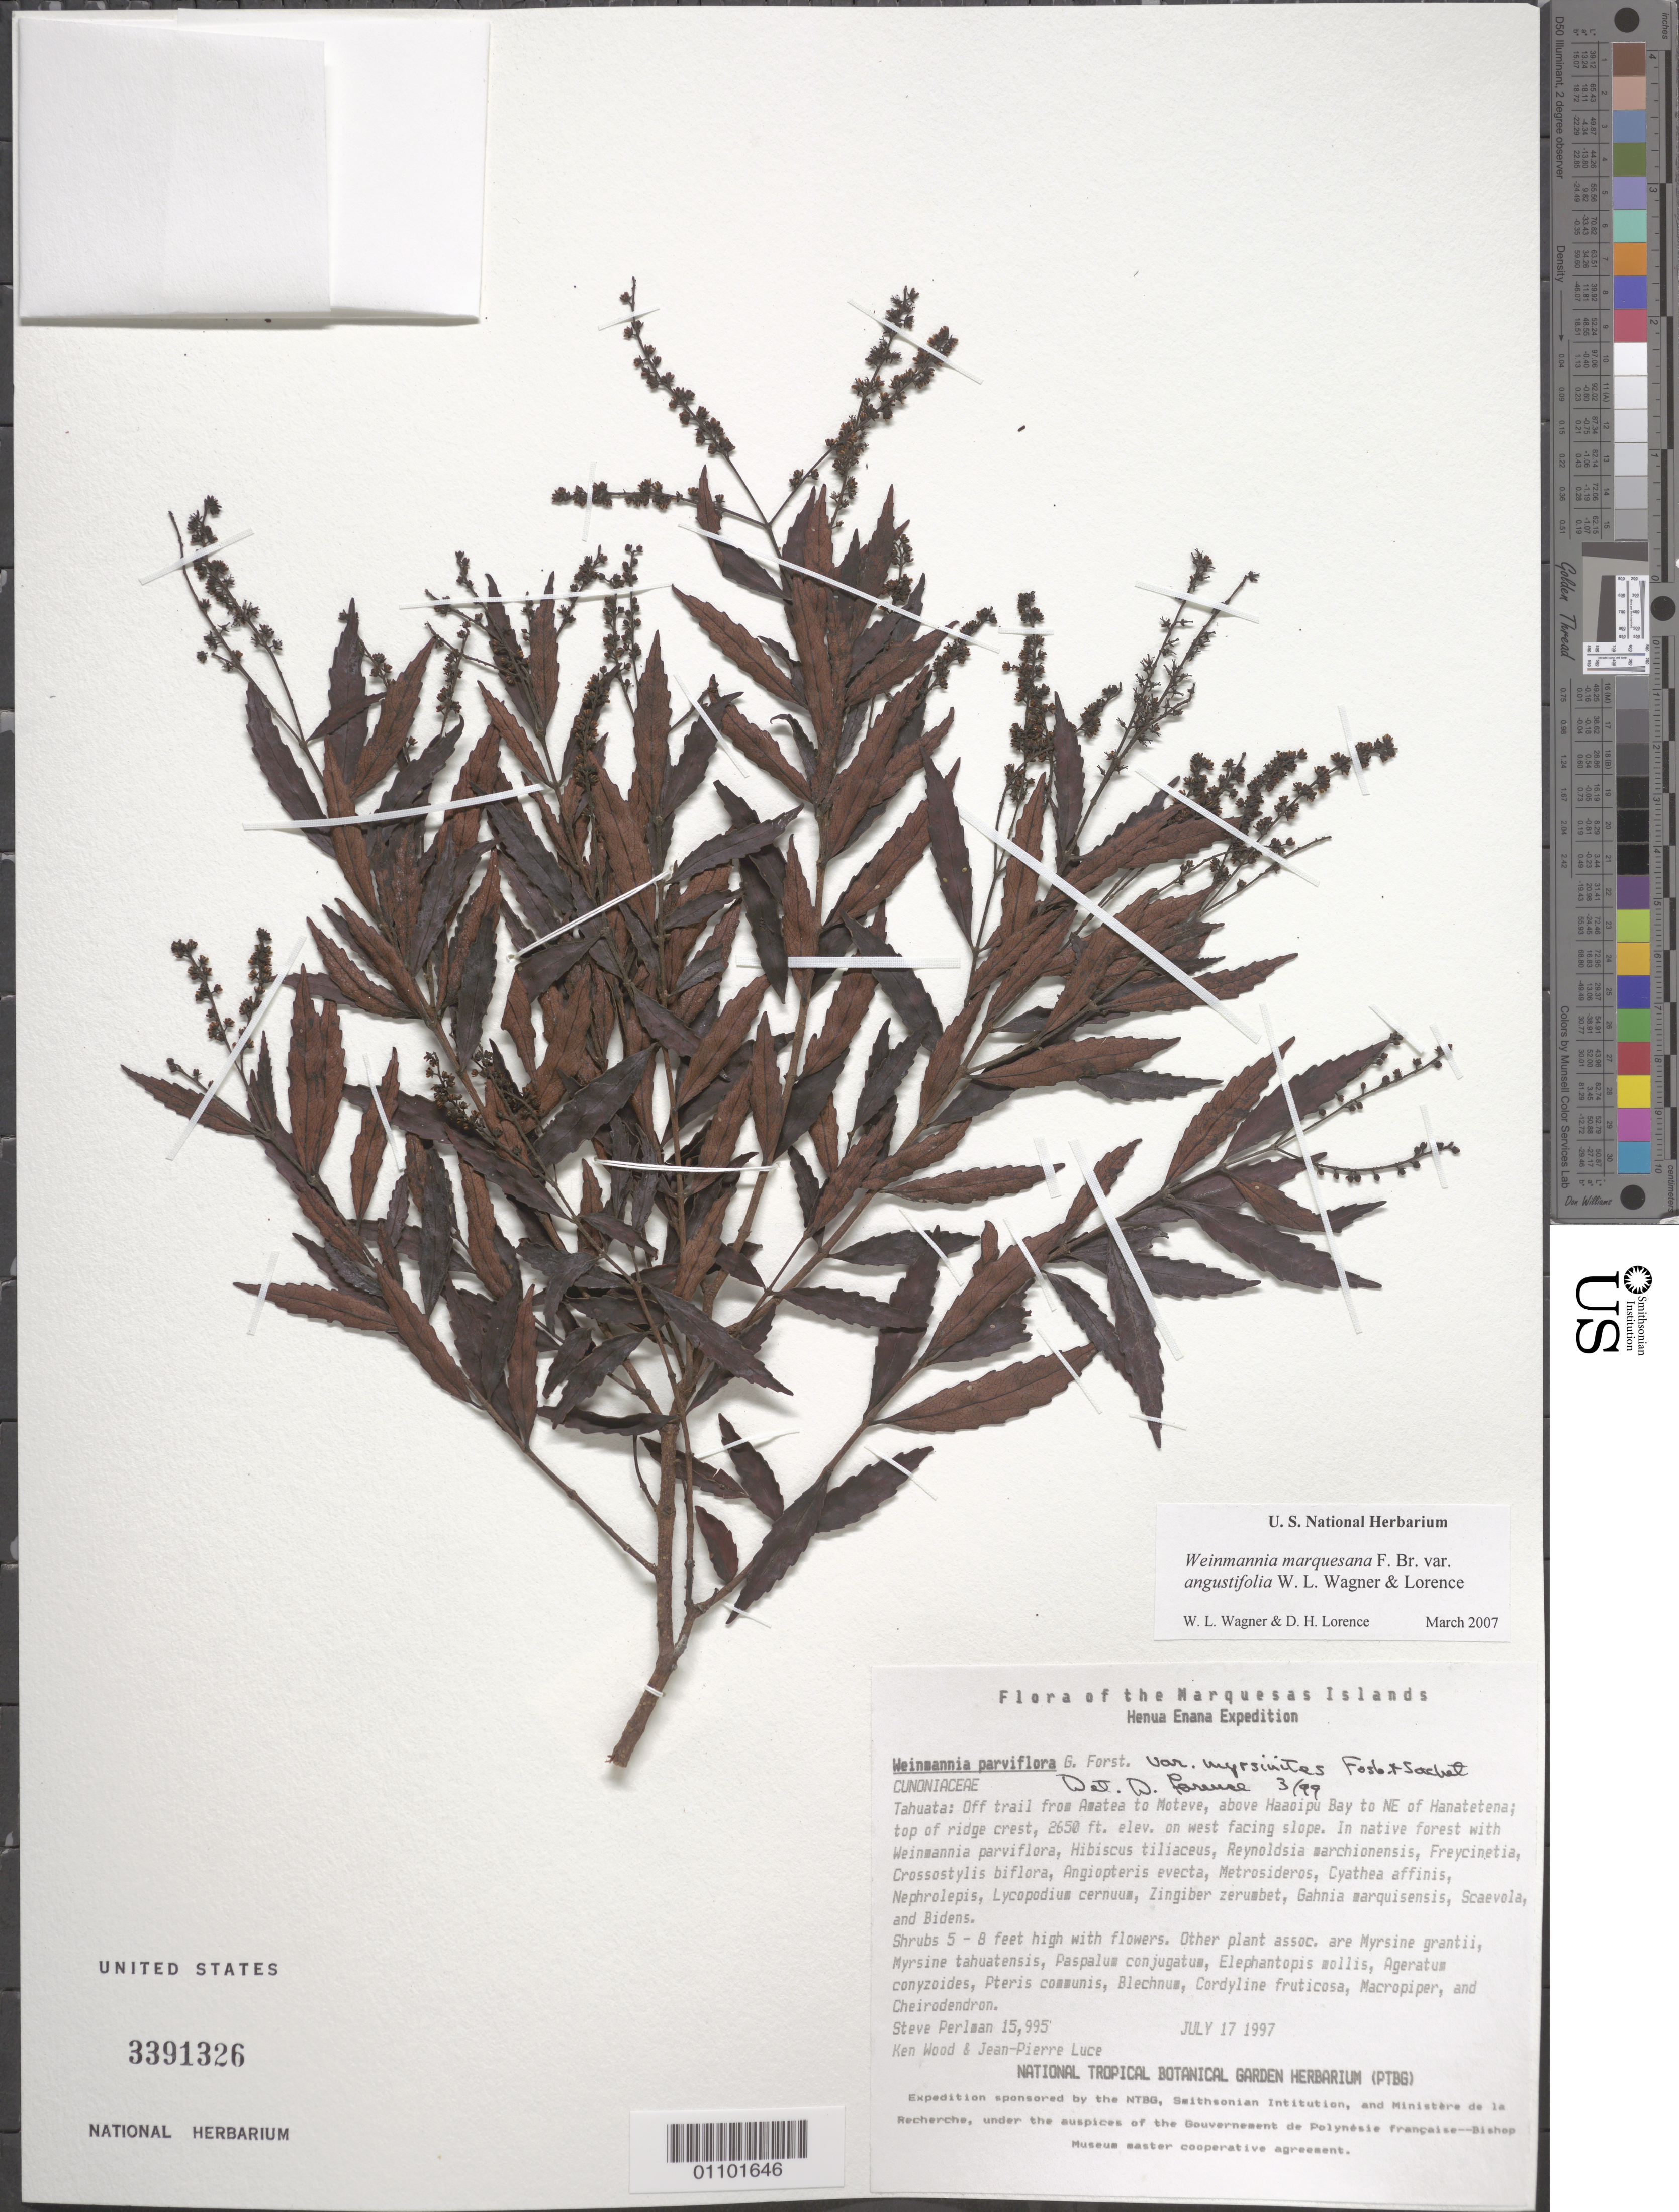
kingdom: Plantae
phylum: Tracheophyta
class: Magnoliopsida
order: Oxalidales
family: Cunoniaceae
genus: Pterophylla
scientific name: Pterophylla marquesana var. angustifolia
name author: (Lorence & W.L. Wagner) Pillon & H.C. Hopkins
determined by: Wagner, W. L., (BOT), Smithsonian Institution - National Museum of Natural History (UNITED STATES)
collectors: S. P. Perlman, K. R. Wood & J. Luce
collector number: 15995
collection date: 1997-07-17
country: French Polynesia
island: Tahuata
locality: Off trail from Amatea to Moteve, above Haaoipu Bay, to NE of Hanatetena, top of ridge crest, W facing slope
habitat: Native forest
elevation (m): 808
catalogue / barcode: US 3391326